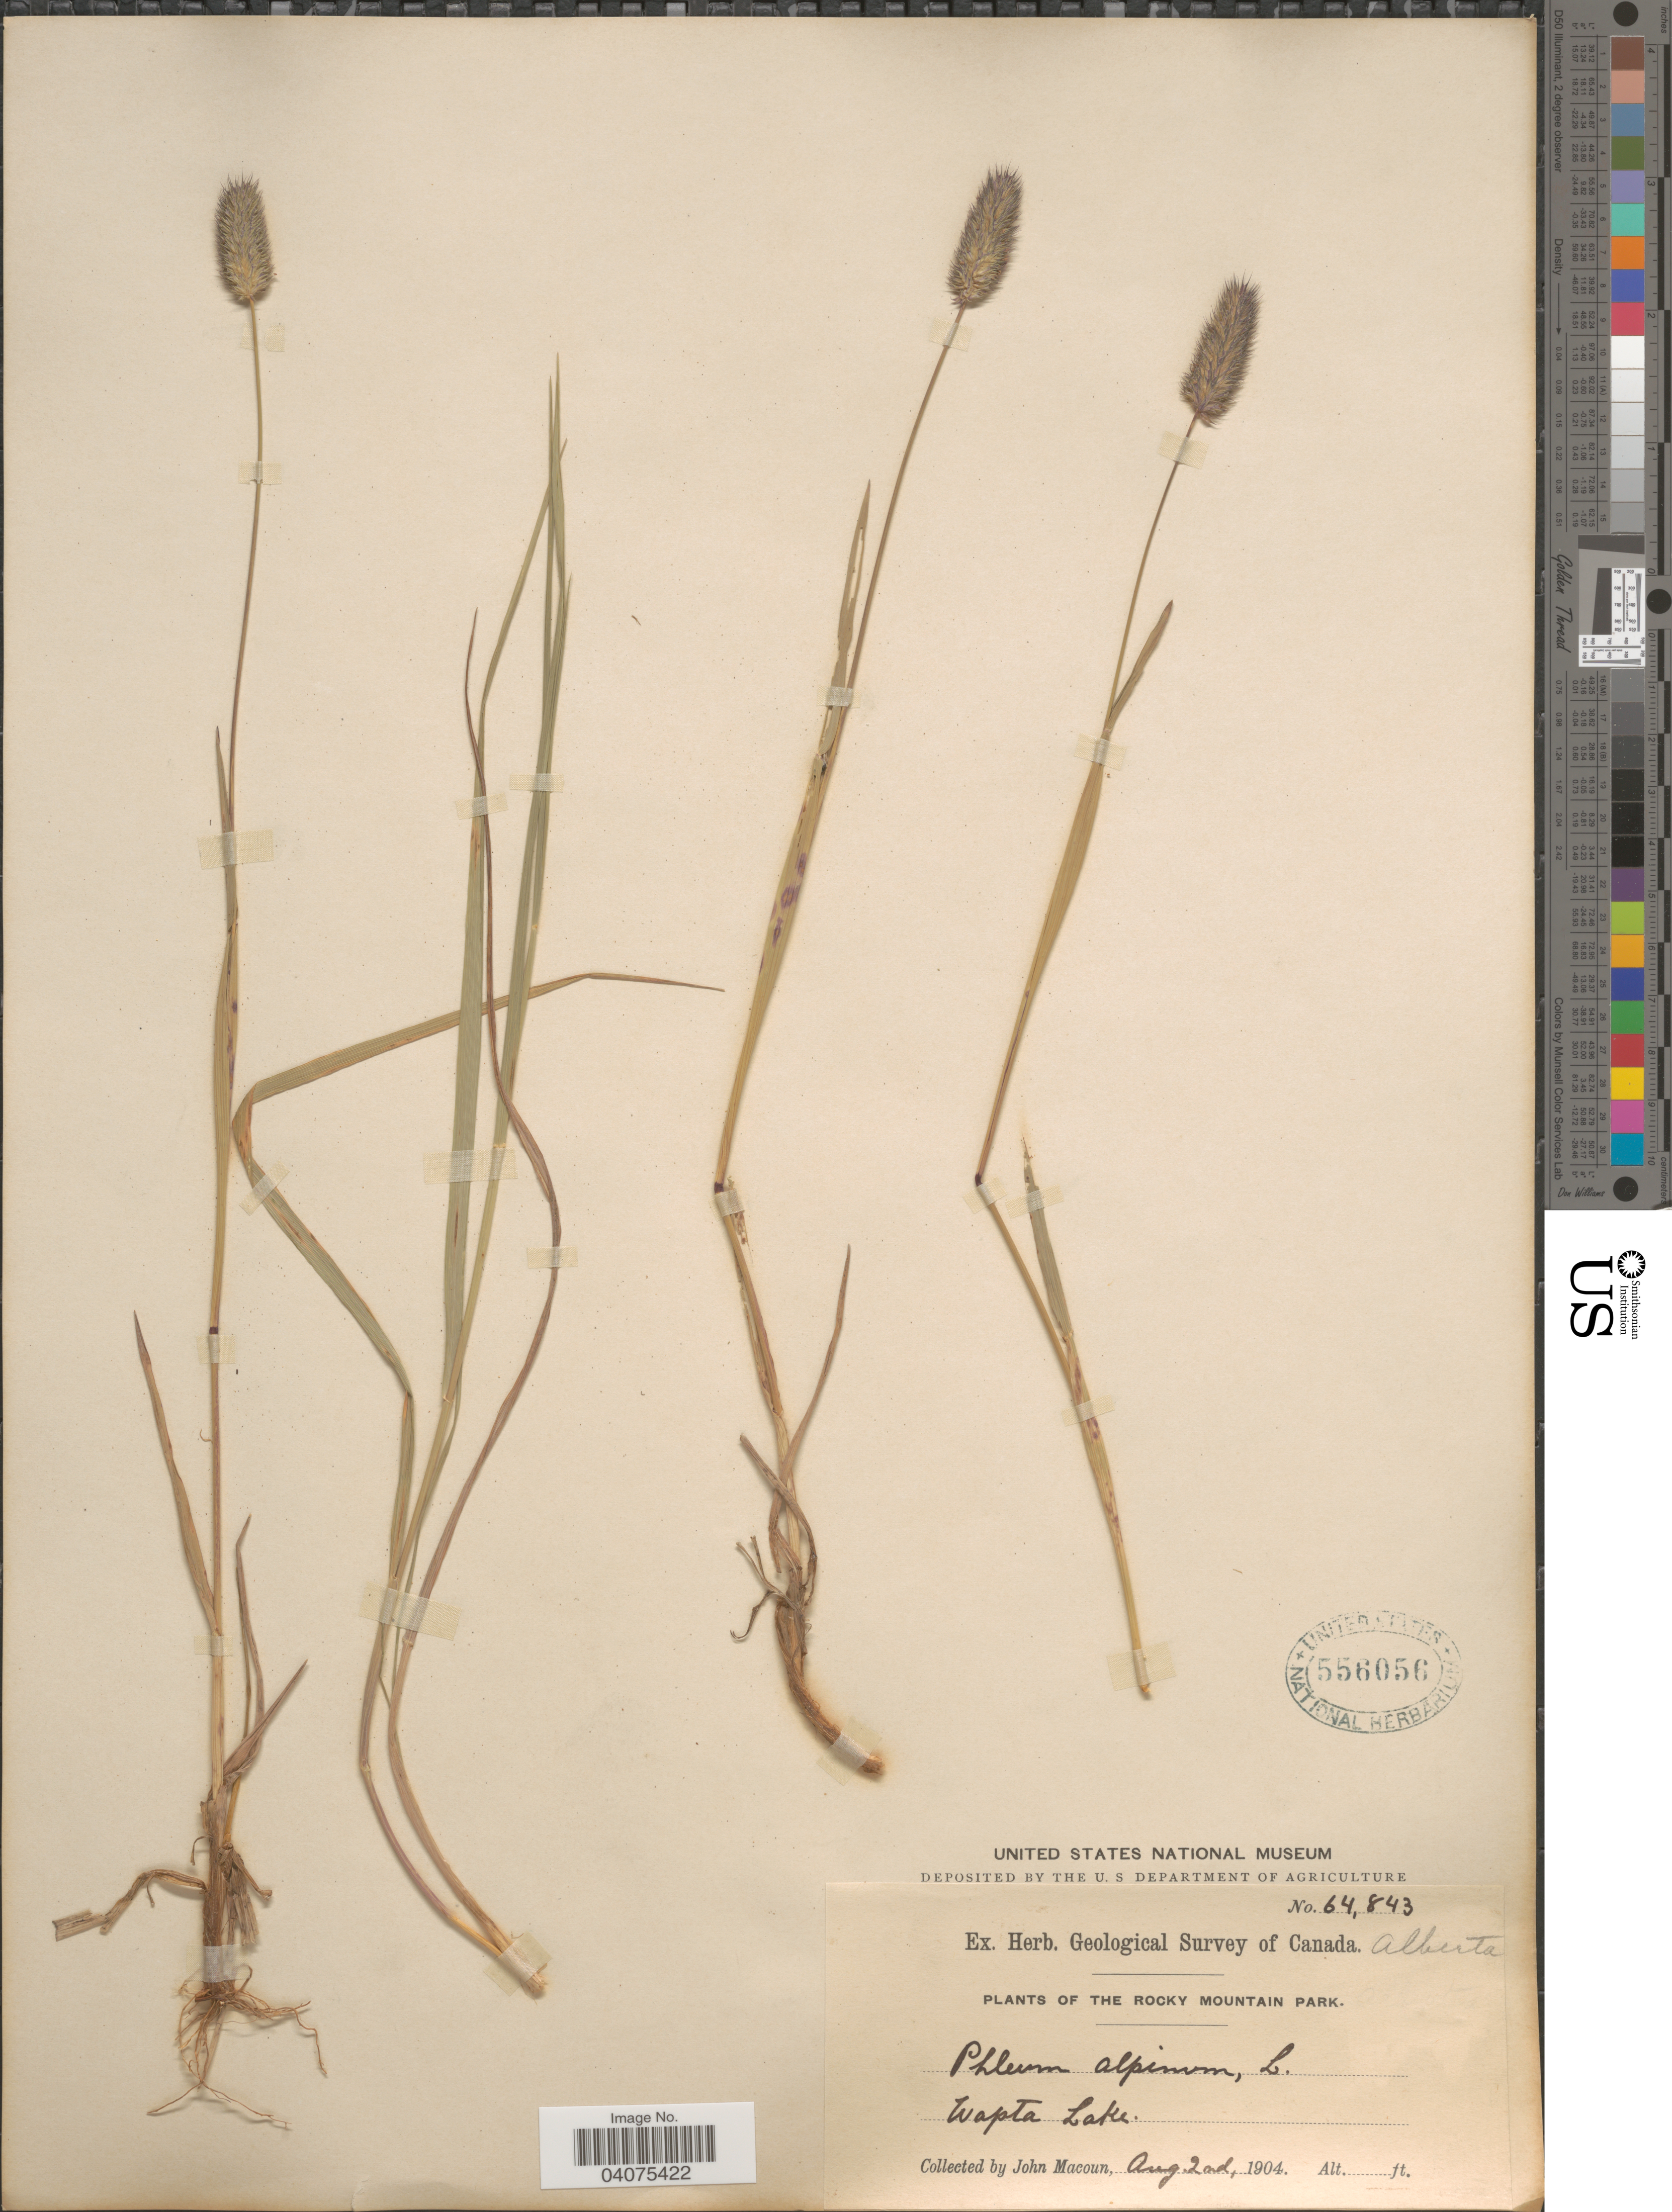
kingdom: Plantae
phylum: Tracheophyta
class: Liliopsida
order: Poales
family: Poaceae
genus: Phleum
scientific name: Phleum alpinum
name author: L.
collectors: J. Macoun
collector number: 64843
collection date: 1904-08-02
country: Canada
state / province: Alberta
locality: Ex. Herb. Geological Survey of Canada. Rocky Mountain Park. Wapta Lake.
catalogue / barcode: US 556056